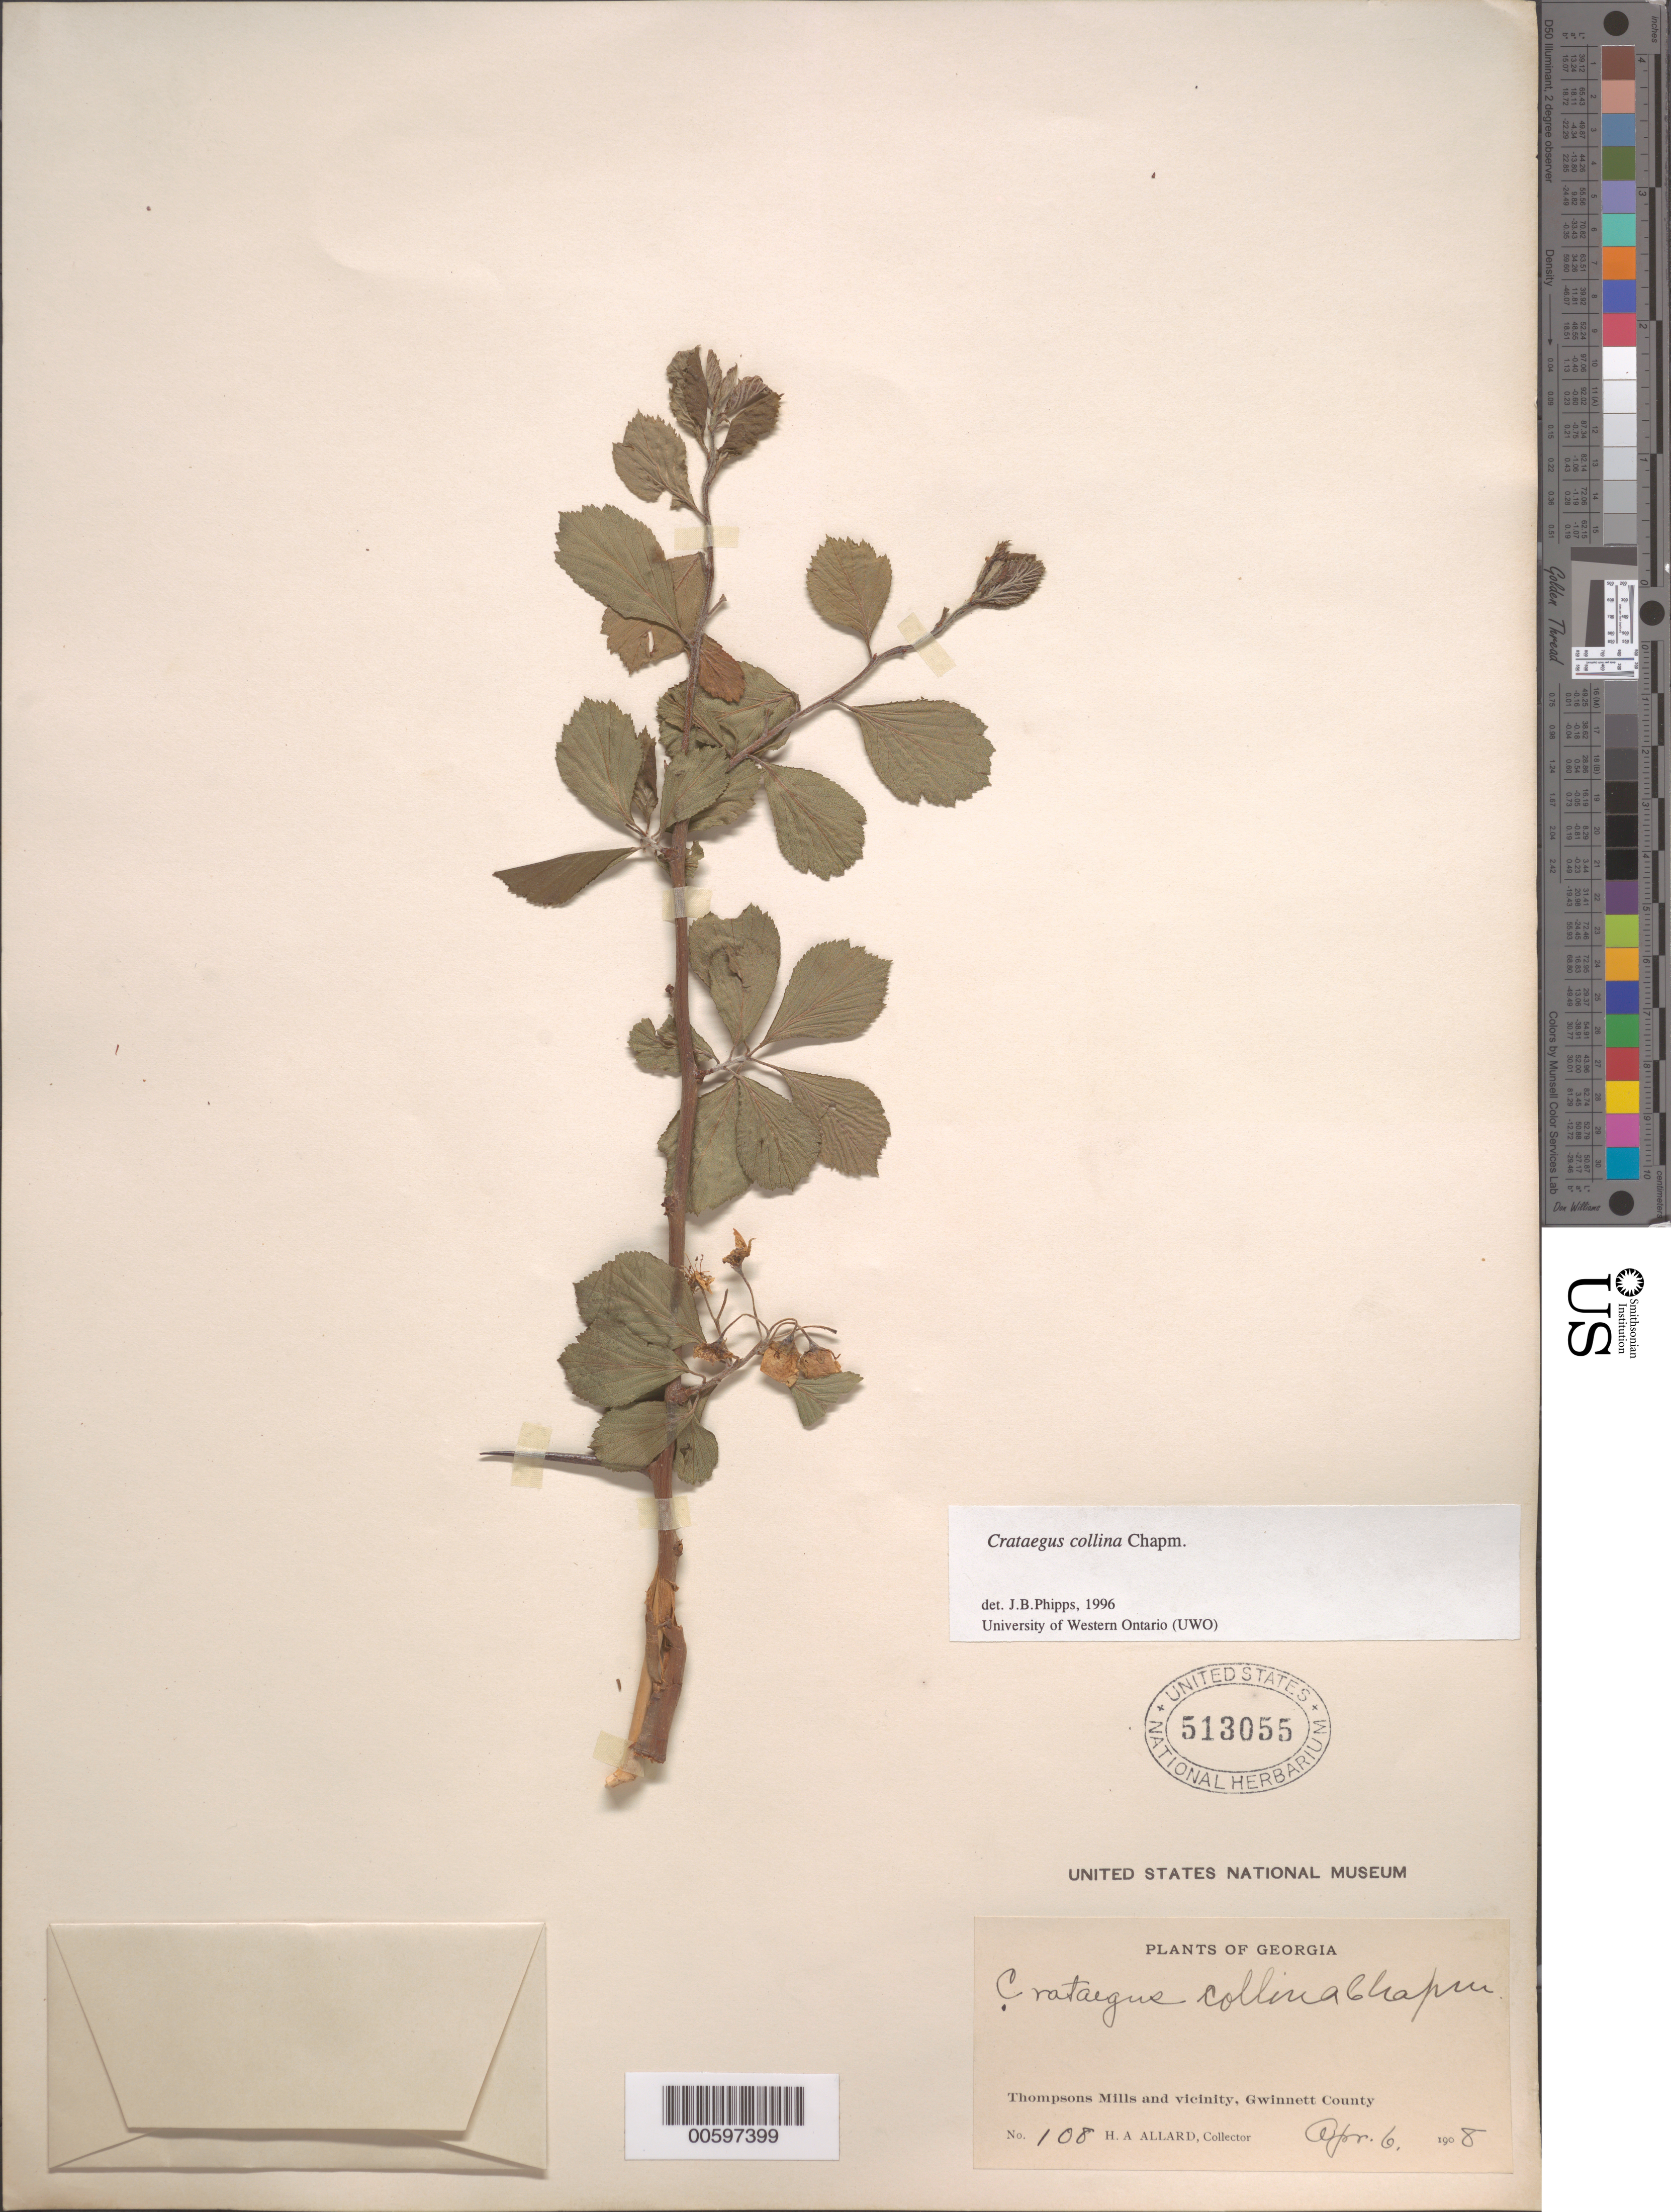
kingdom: Plantae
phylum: Tracheophyta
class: Magnoliopsida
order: Rosales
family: Rosaceae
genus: Crataegus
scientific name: Crataegus collina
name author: Chapm.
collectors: H. A. Allard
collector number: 108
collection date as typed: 06 Apr 1908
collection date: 1908-04-06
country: United States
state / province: Georgia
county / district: Gwinnett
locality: Thompsons Mills and vicinity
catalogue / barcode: US 513055